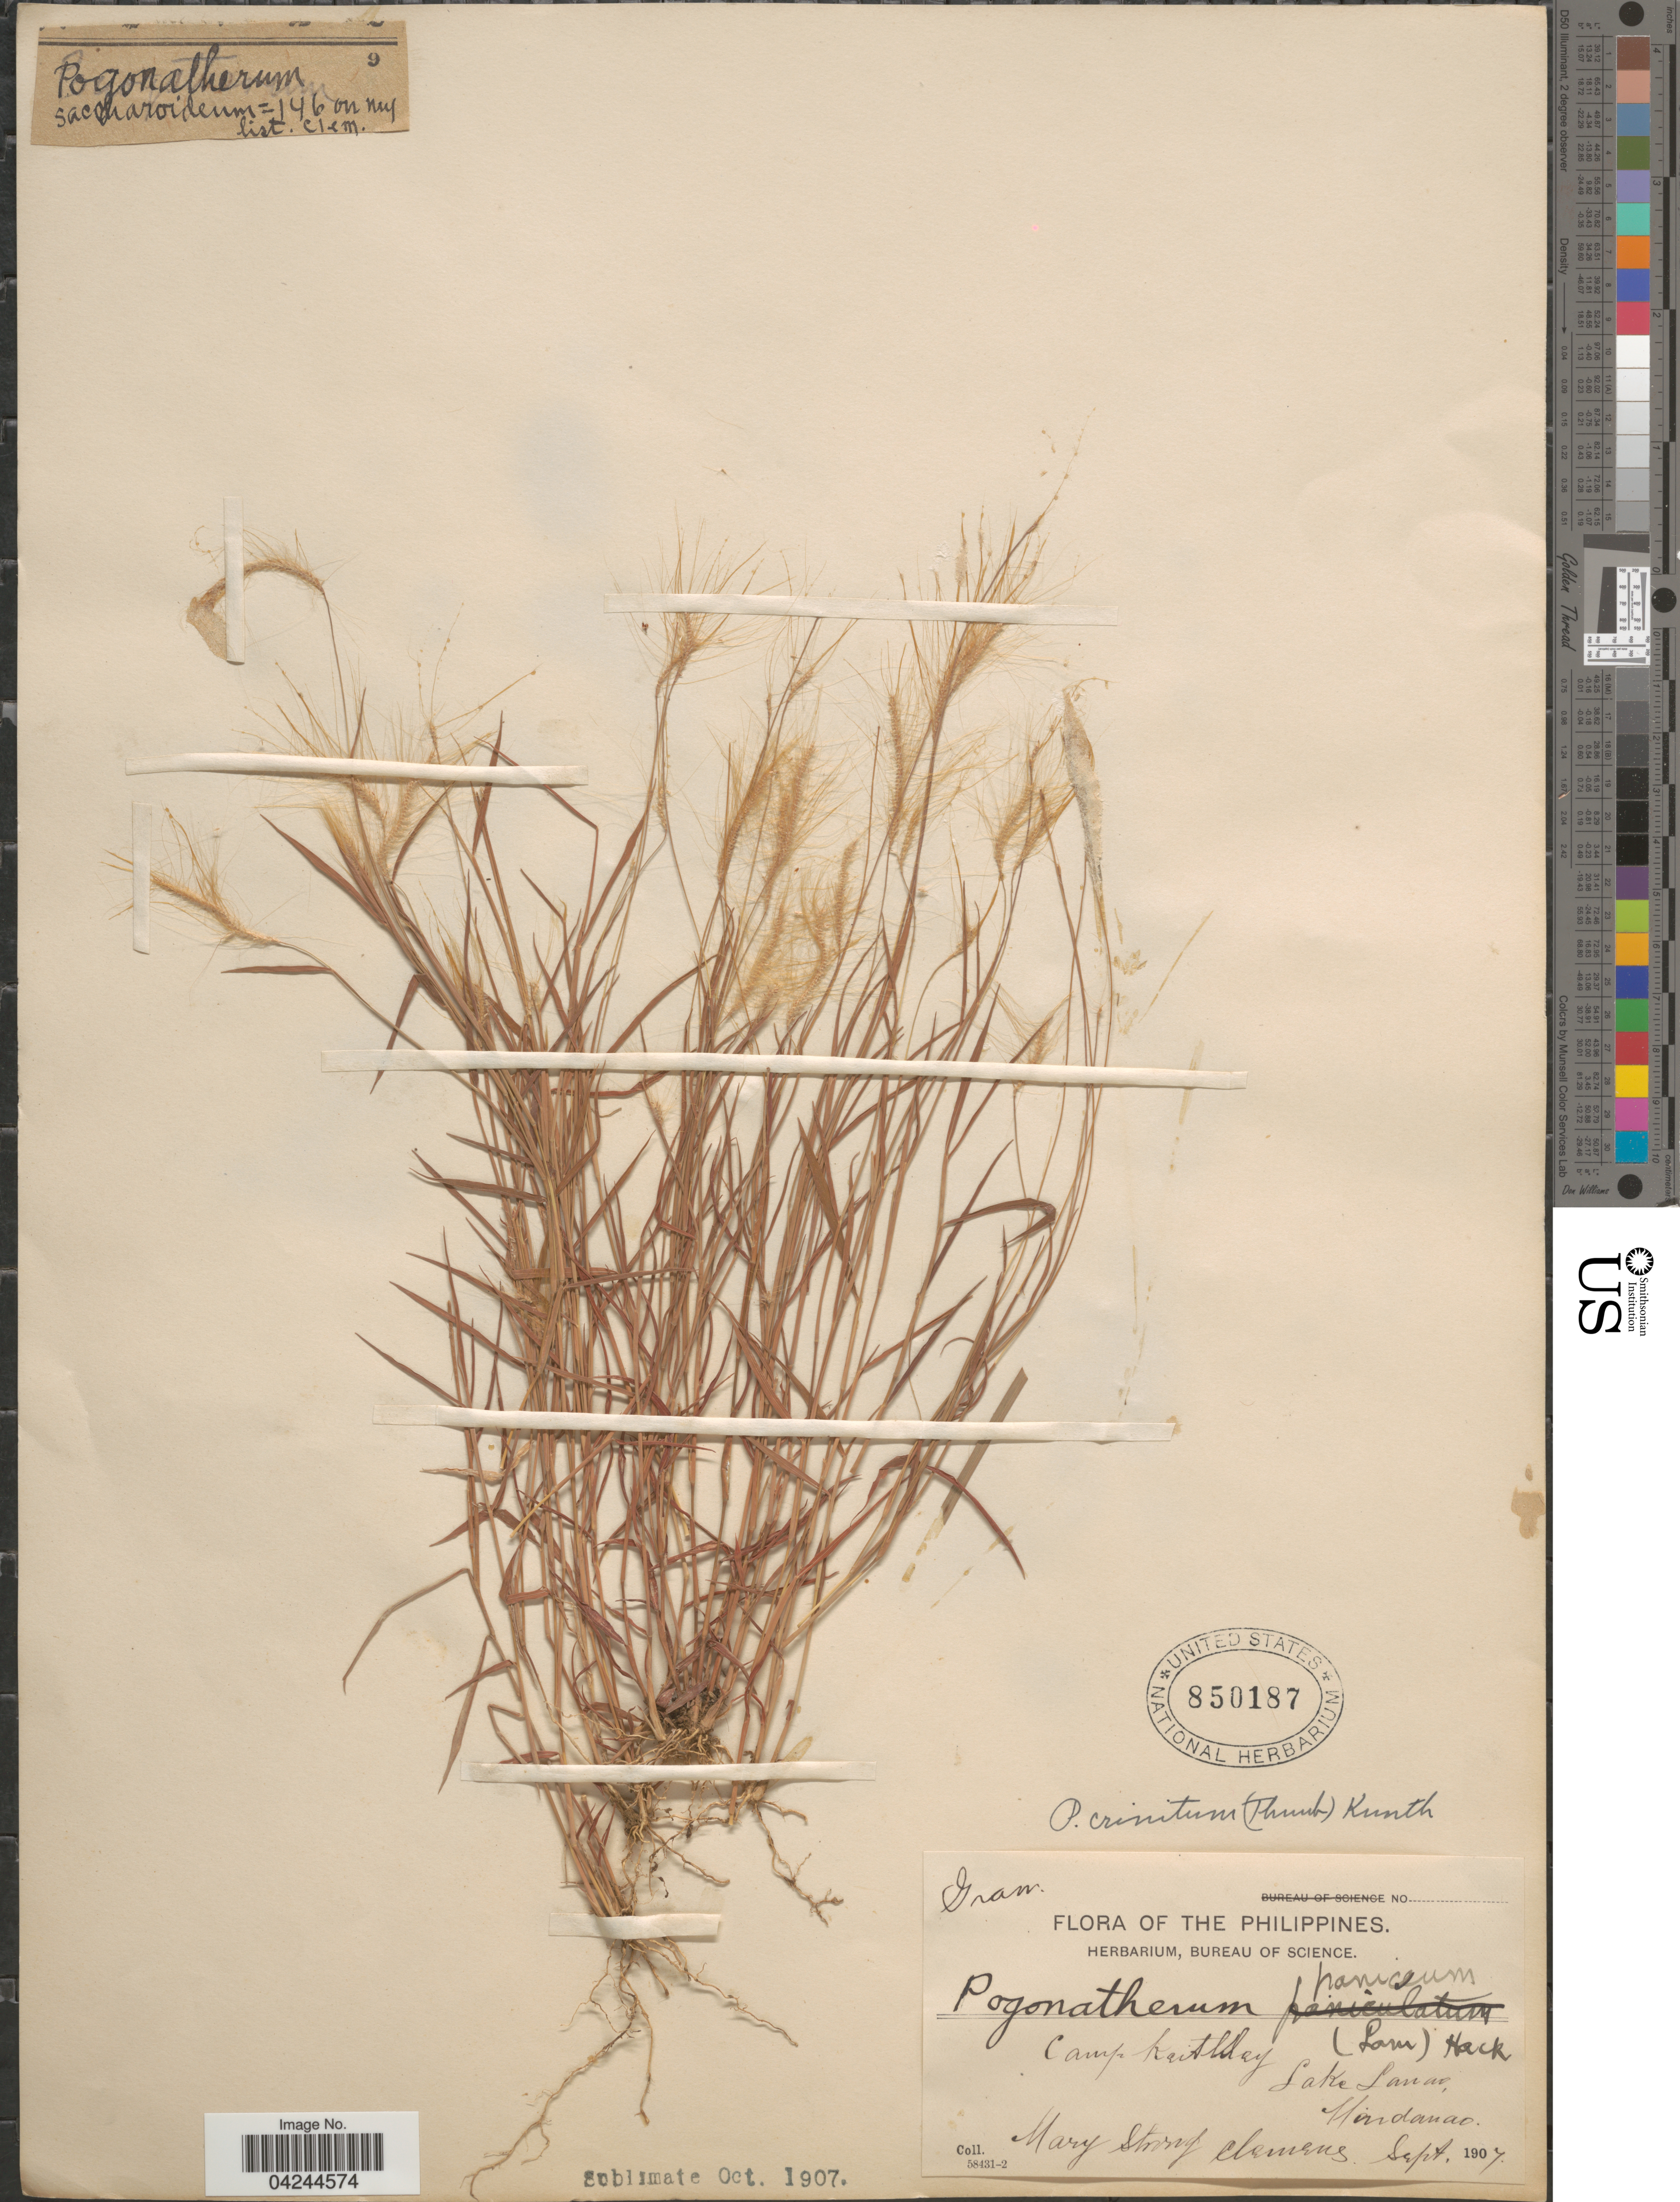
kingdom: Plantae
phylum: Tracheophyta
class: Liliopsida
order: Poales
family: Poaceae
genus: Pogonatherum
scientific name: Pogonatherum crinitum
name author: (Thunb.) Kunth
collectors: M. S. Clemens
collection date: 1907-09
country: Philippines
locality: Camp Keithley. Lake Lanao, Mindanao.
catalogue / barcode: US 850187